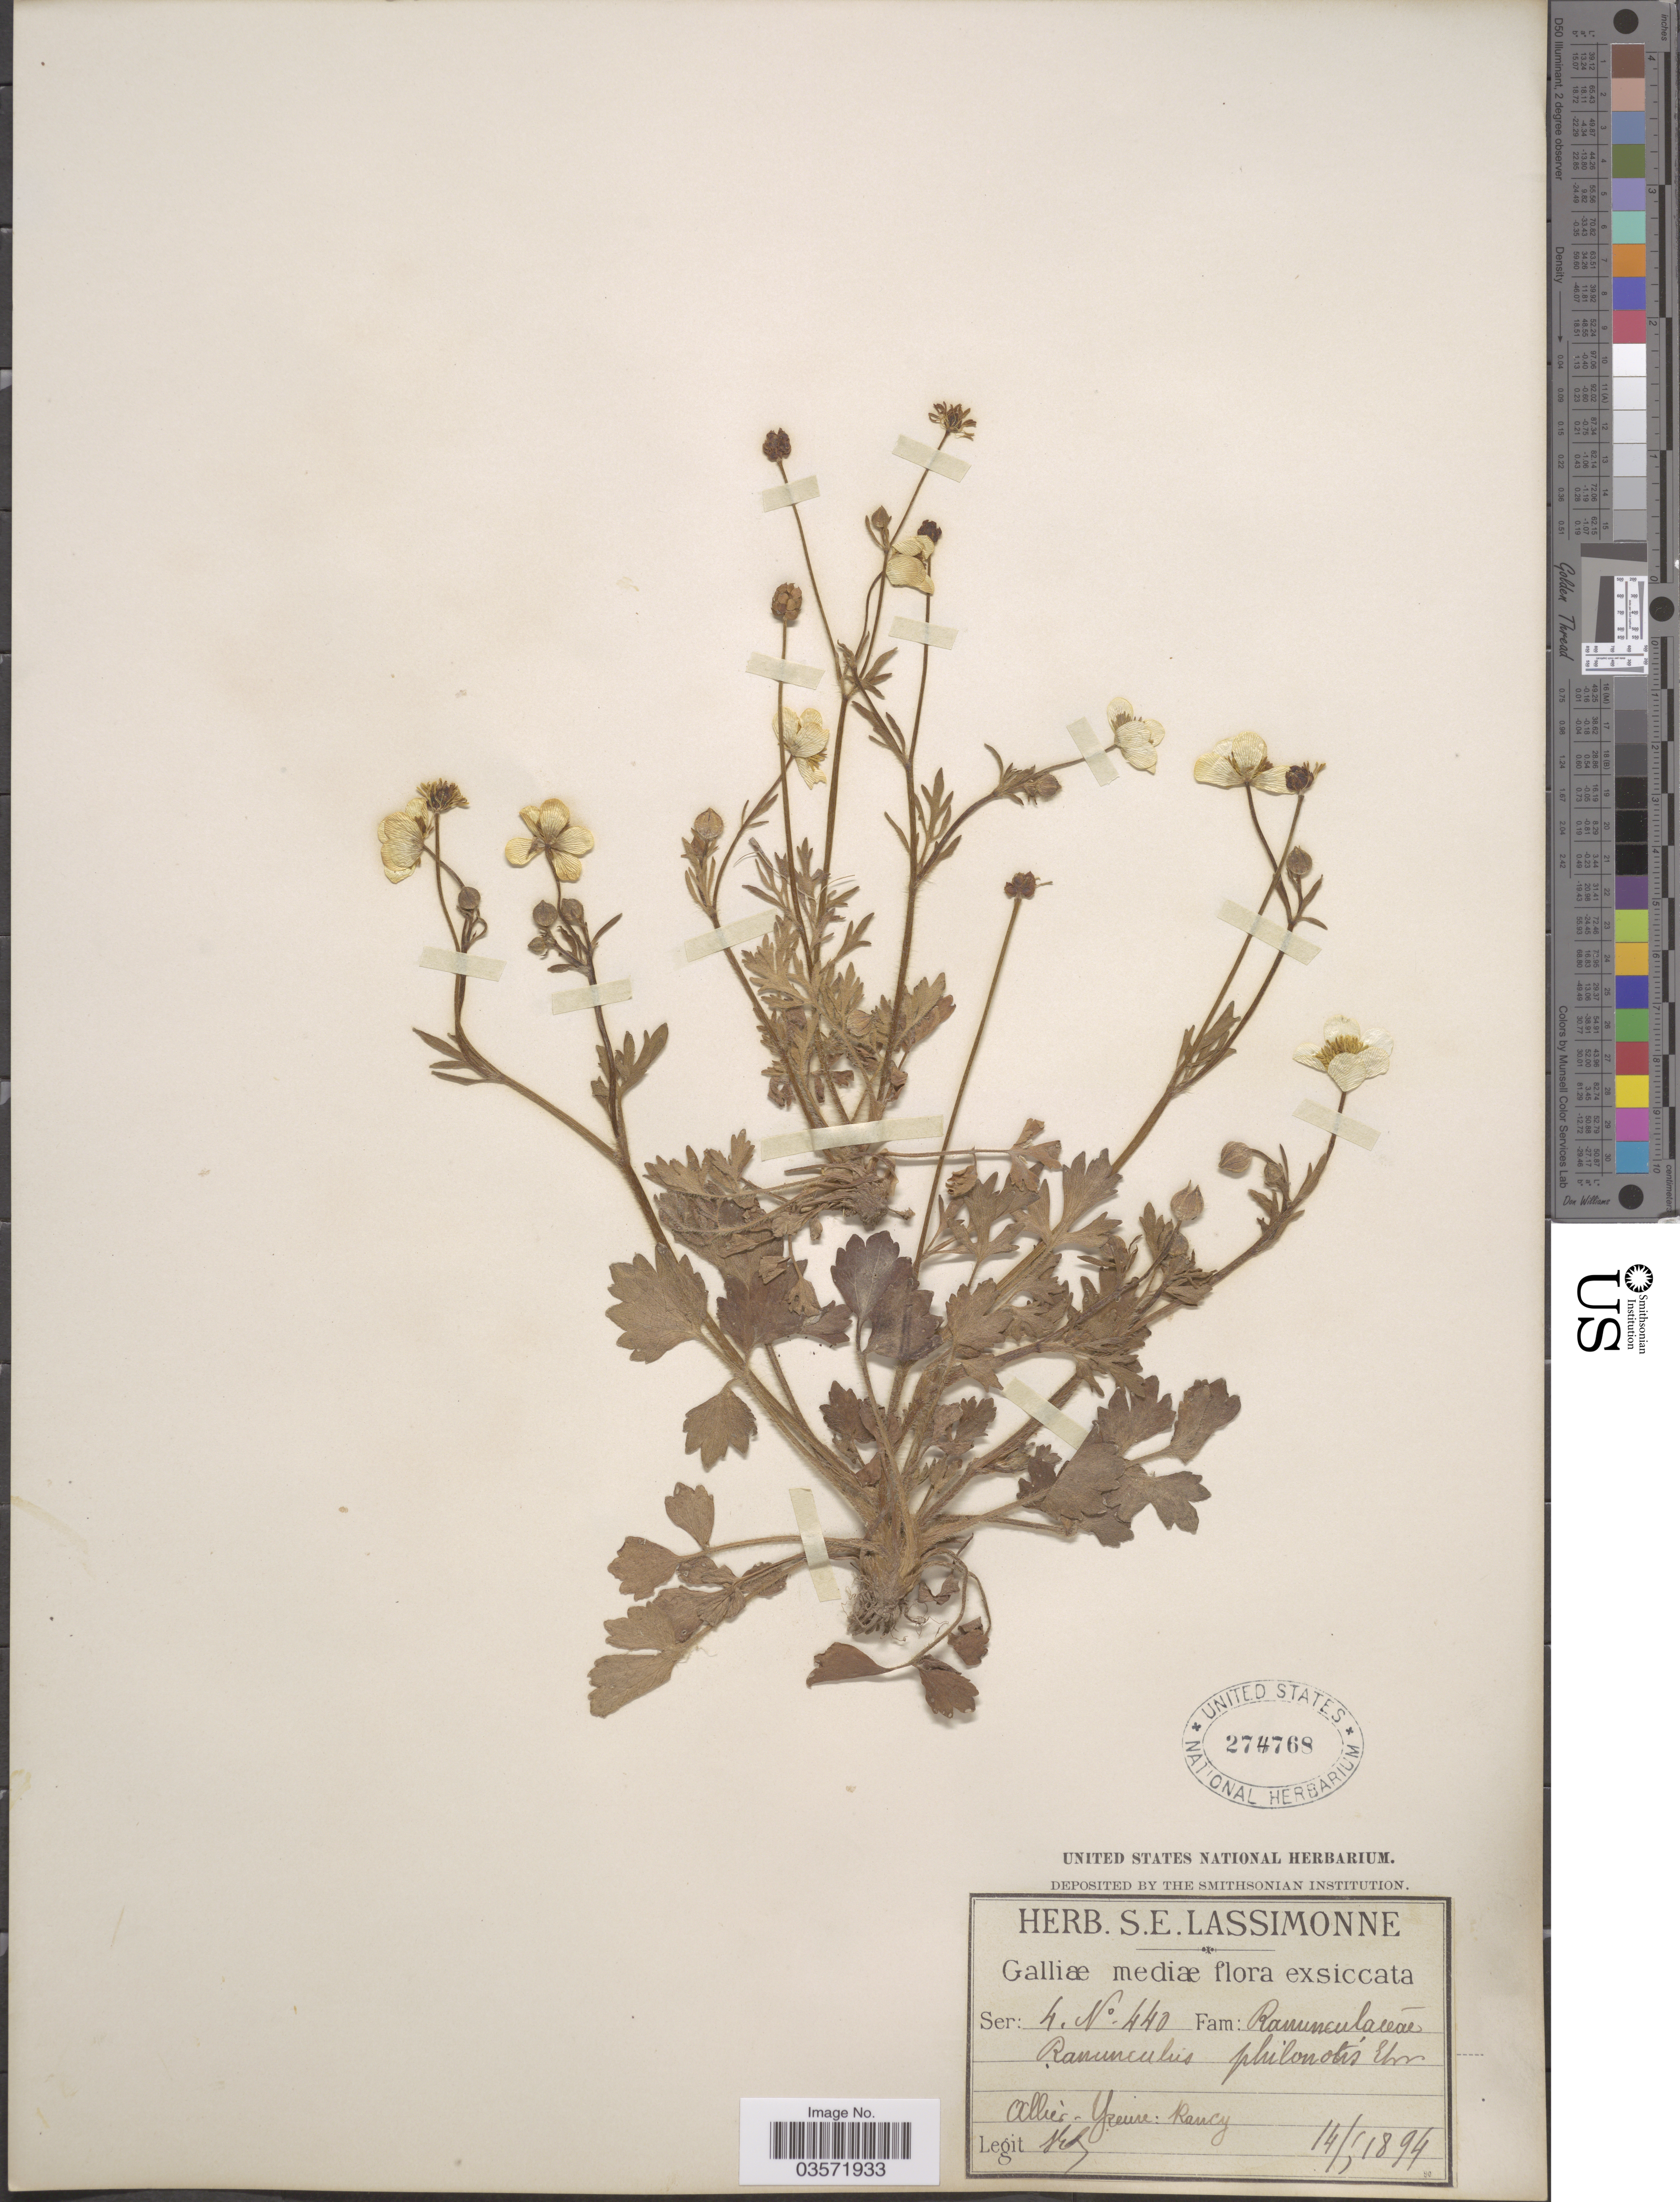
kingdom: Plantae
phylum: Tracheophyta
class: Magnoliopsida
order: Ranunculales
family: Ranunculaceae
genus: Ranunculus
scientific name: Ranunculus philonotis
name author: Ehrh.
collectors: S. Lassimonne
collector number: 440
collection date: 1894-05-14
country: France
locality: Galliæ mediæ. Allier-Yseure; Rancy.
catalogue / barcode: US 274768